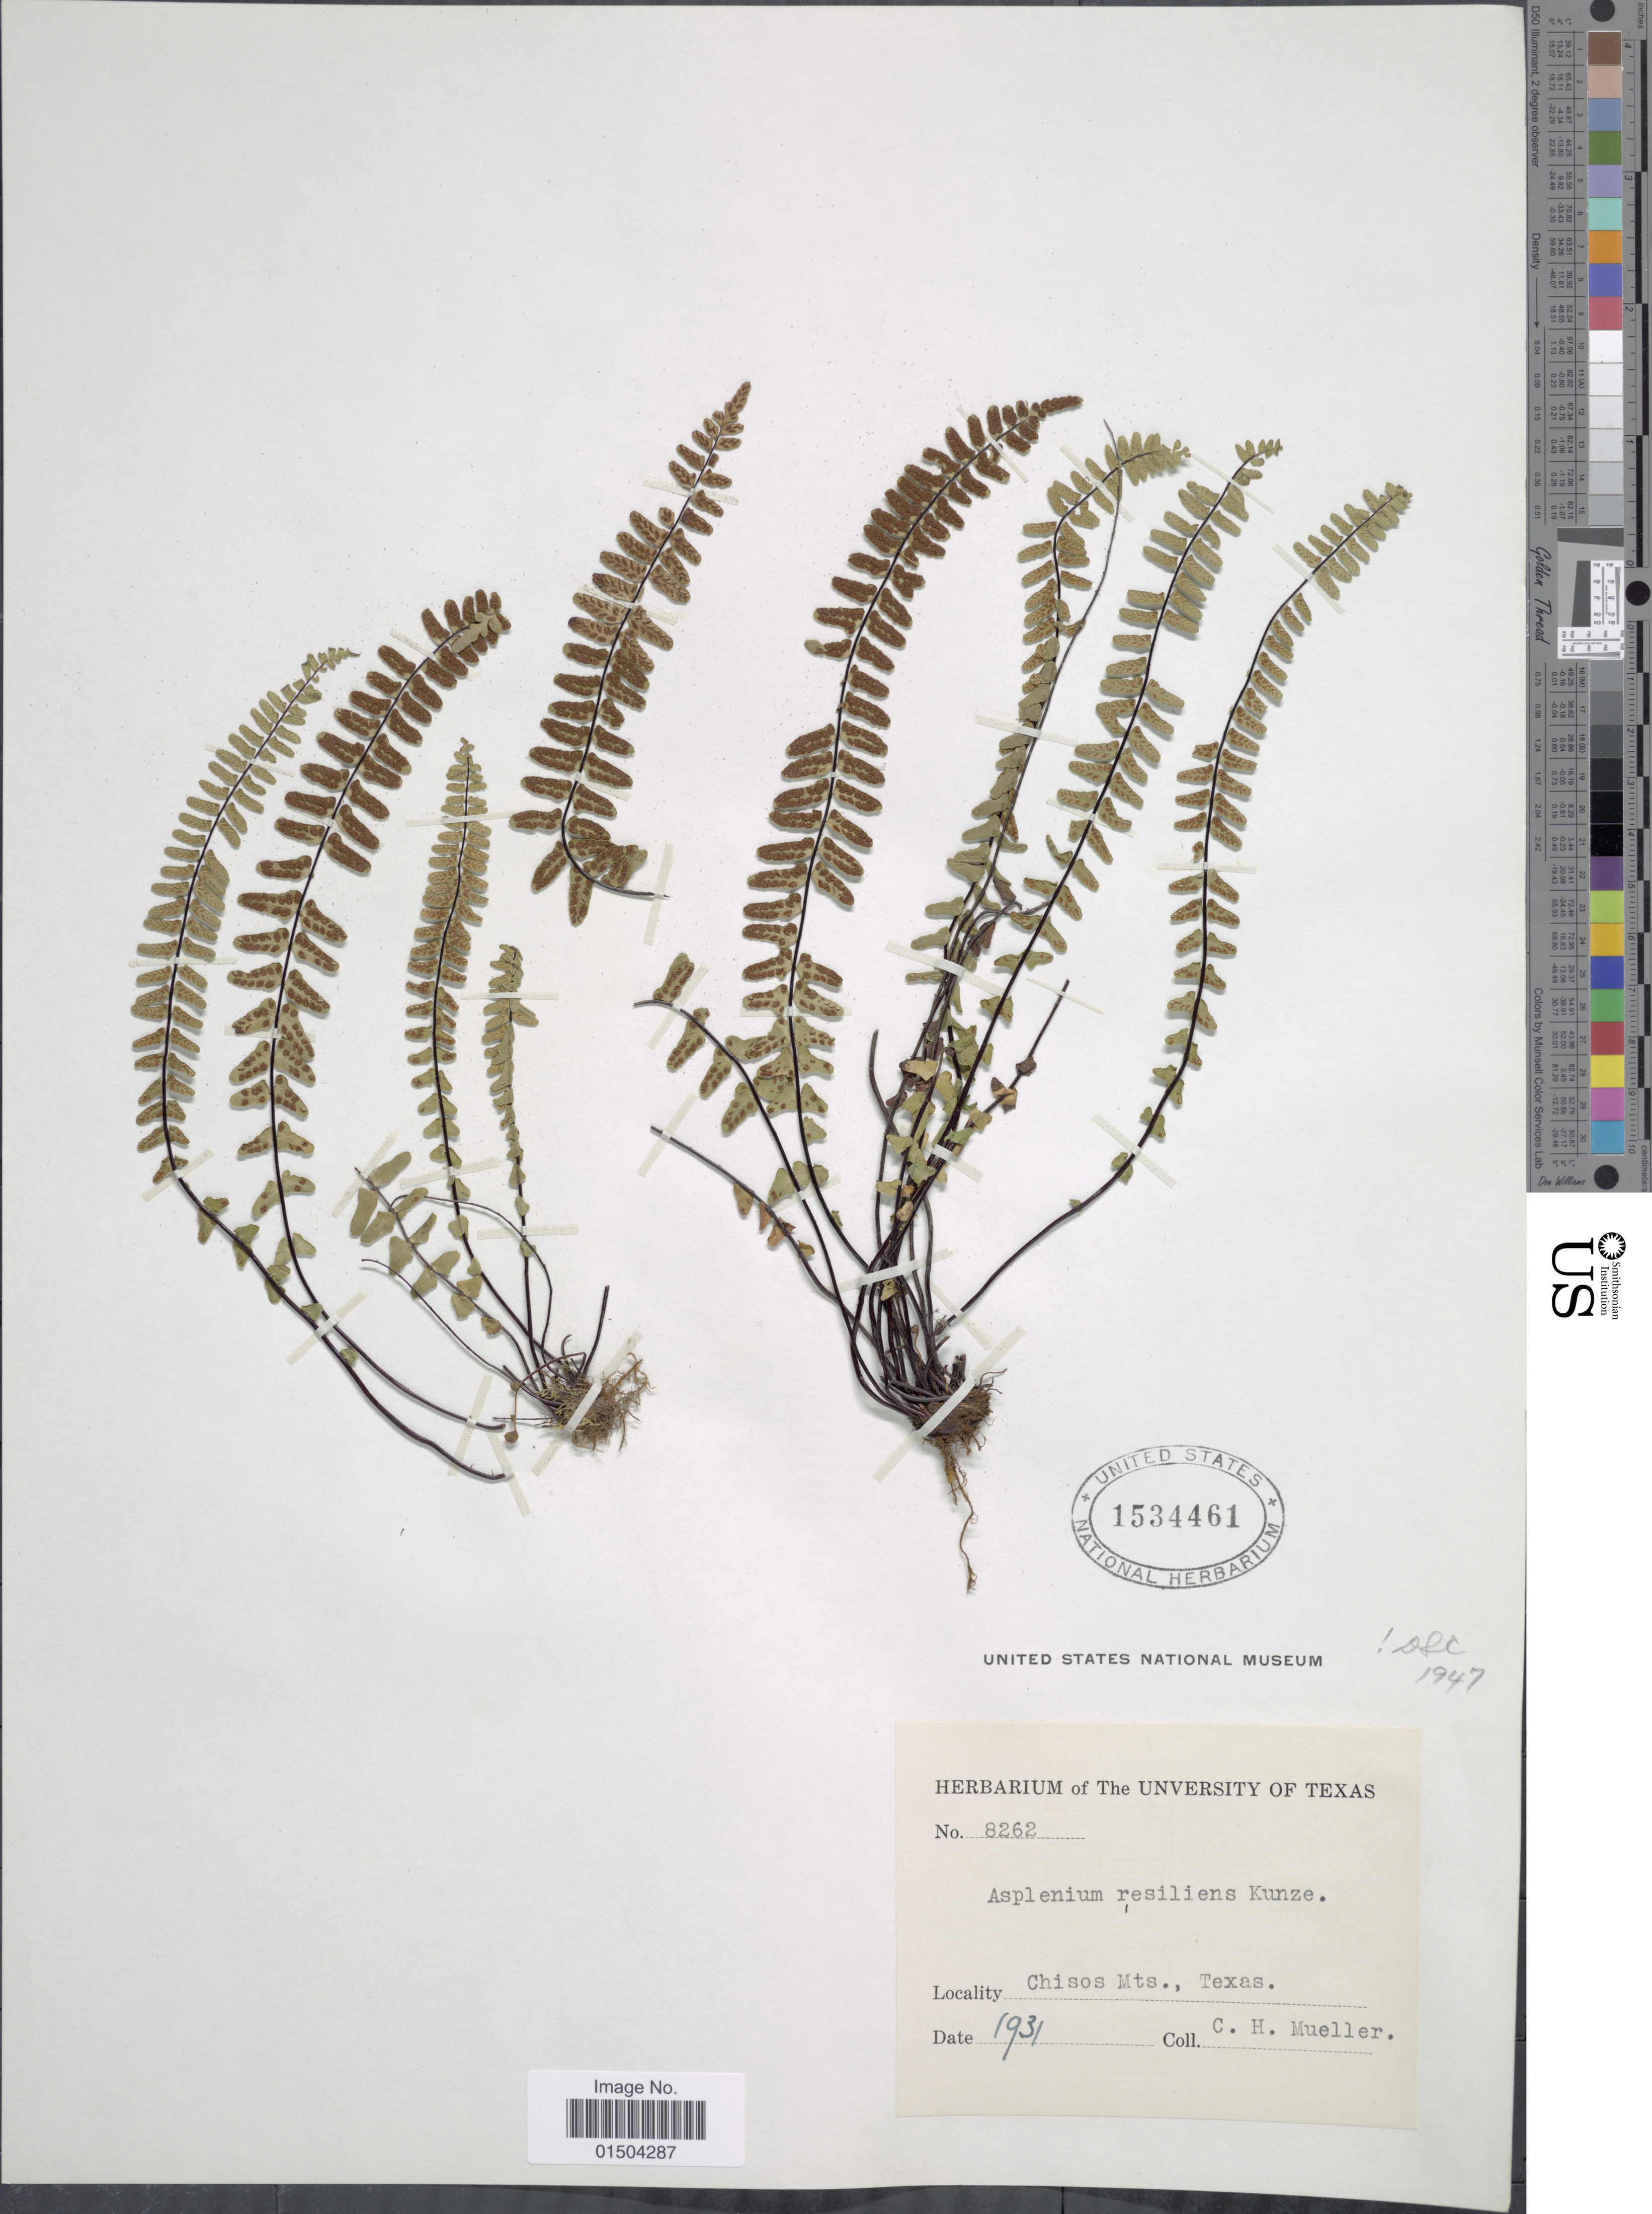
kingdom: Plantae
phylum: Tracheophyta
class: Polypodiopsida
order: Polypodiales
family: Aspleniaceae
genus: Asplenium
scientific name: Asplenium resiliens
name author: Kunze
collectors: C. H. Mueller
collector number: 8262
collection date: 1931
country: United States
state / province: Texas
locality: Chisos Mts.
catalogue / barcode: US 1534461